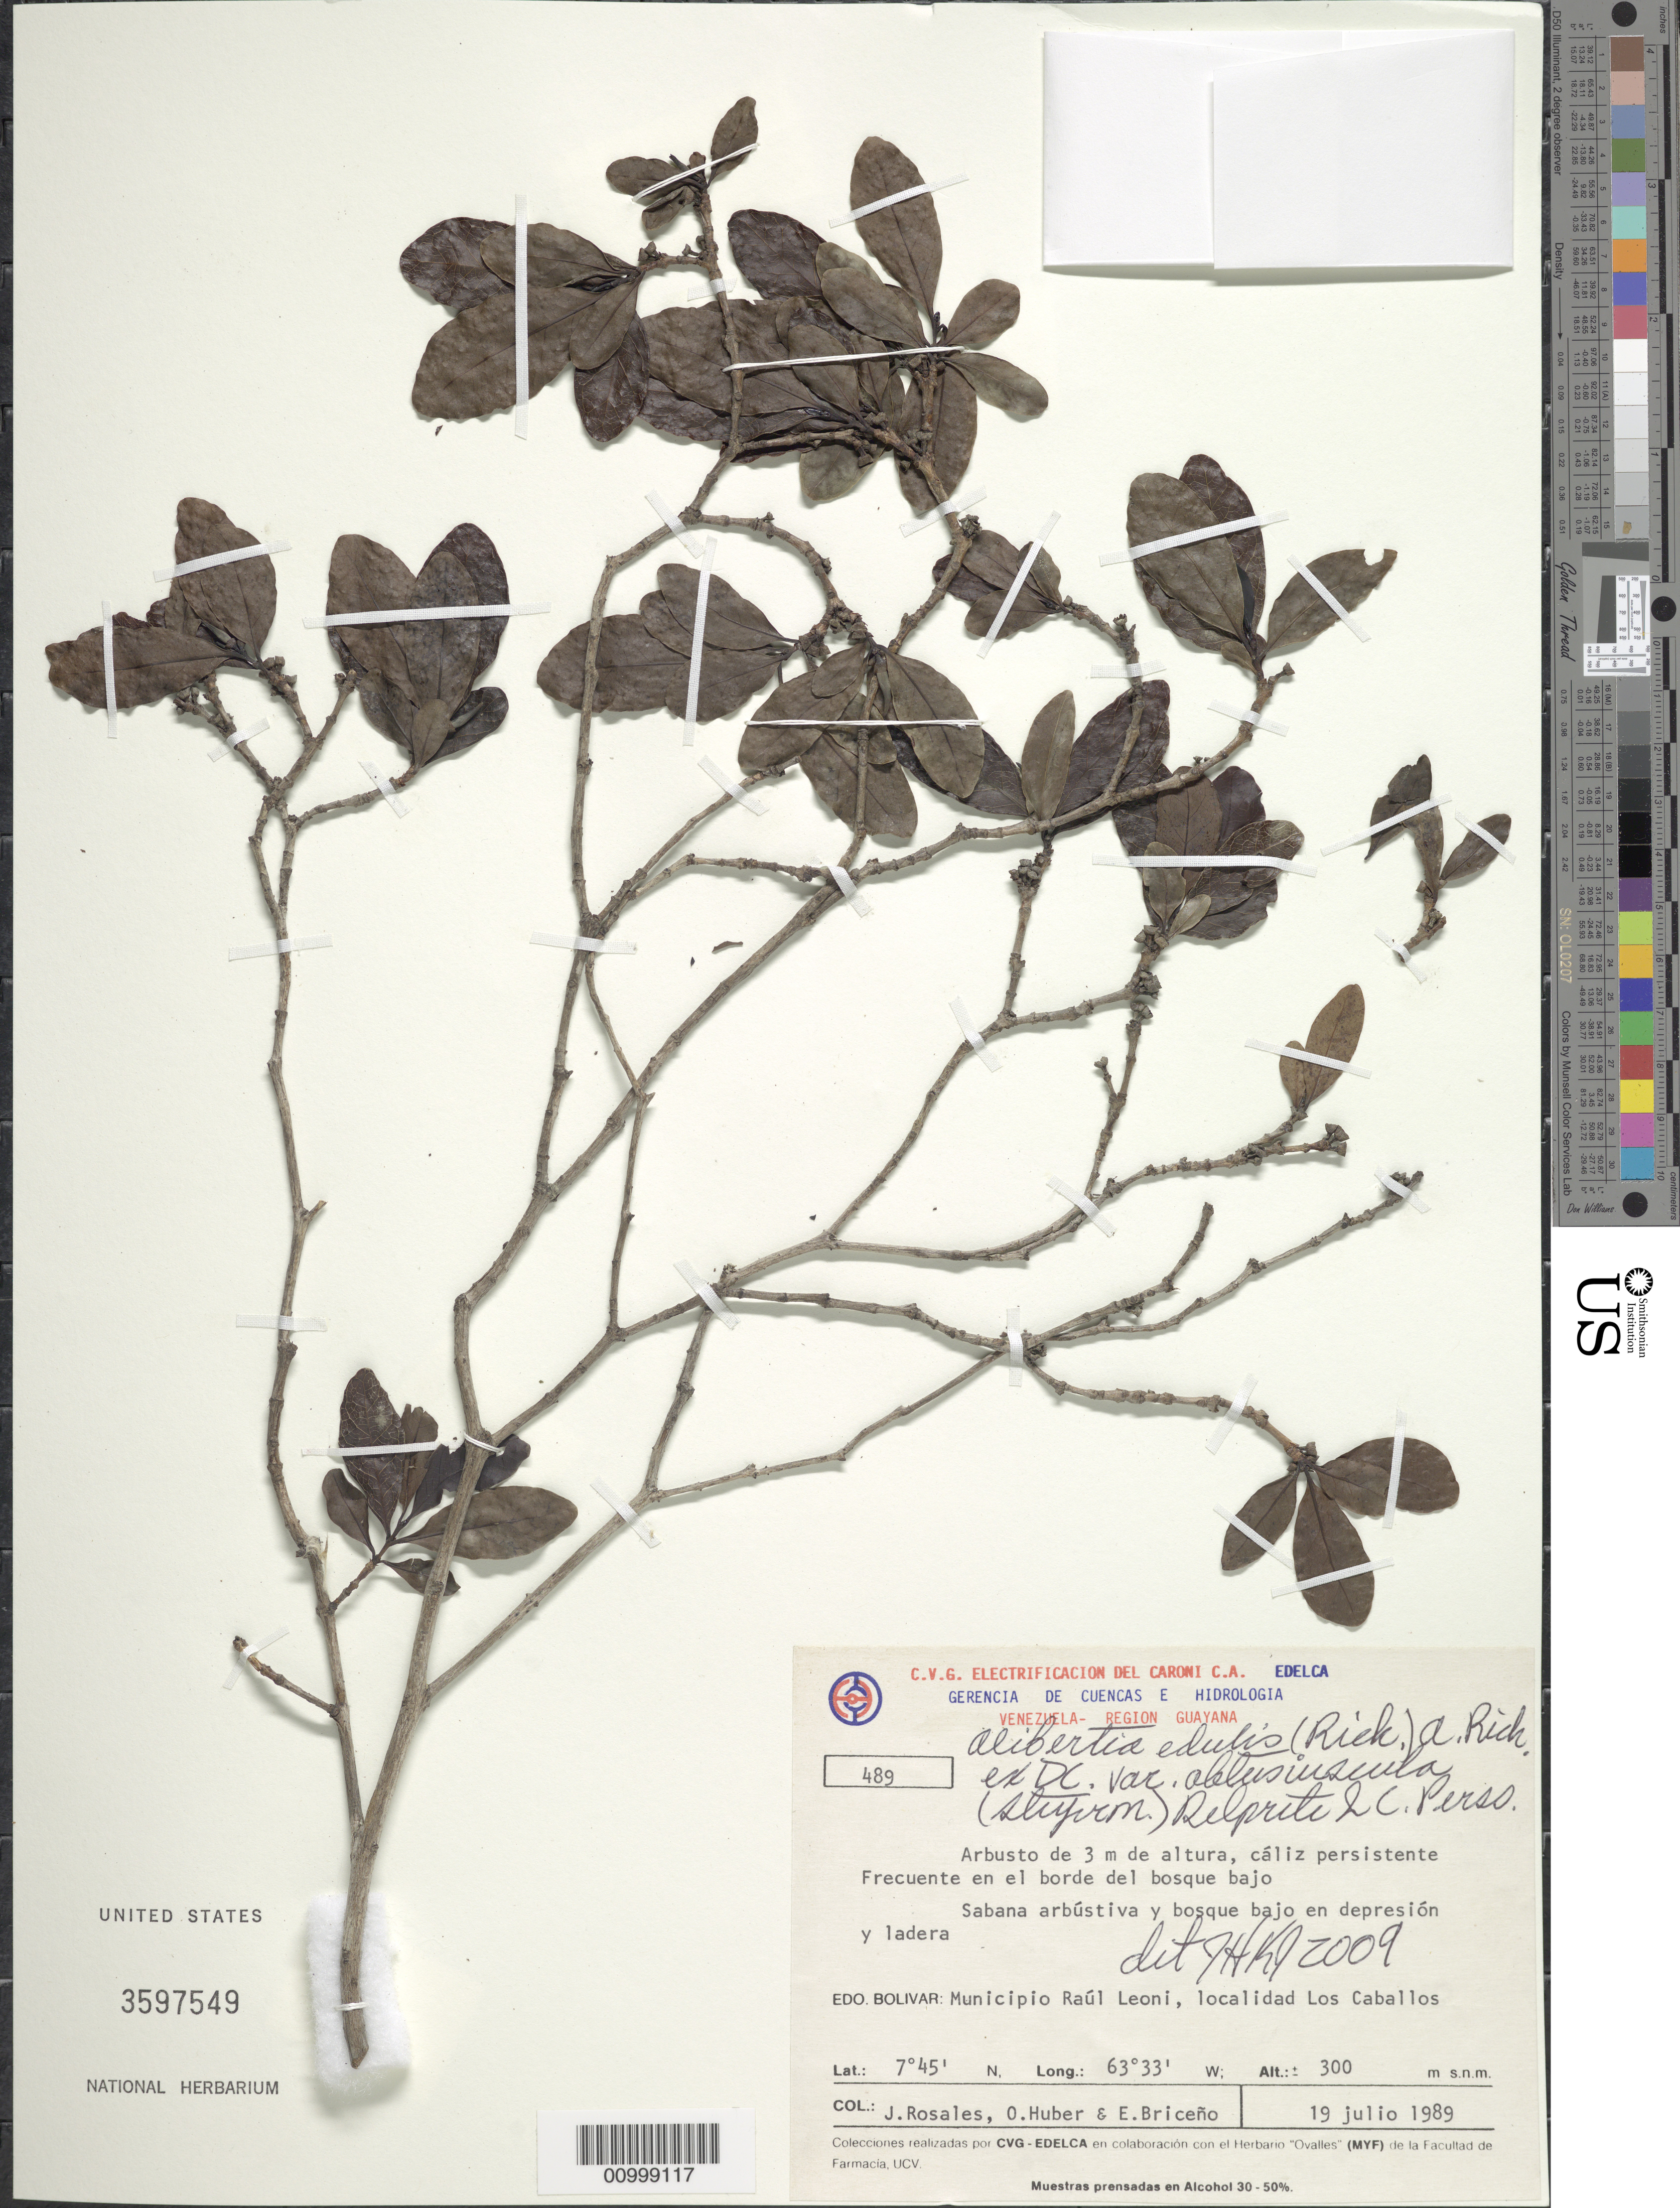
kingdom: Plantae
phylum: Tracheophyta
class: Magnoliopsida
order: Gentianales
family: Rubiaceae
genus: Alibertia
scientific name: Alibertia edulis var. obtusiuscula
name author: (Steyerm.) Delprete & C.H. Perss.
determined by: Kirkbride, J. H.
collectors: J. Rosales, O. Huber & E. Briceño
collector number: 489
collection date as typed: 19-Jul-89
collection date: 1989-07-19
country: Venezuela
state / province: Bolívar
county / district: Angostura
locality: Municipio Raúl Leoni [=Angostura], localidad Los Caballos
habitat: Sabana arbustiva y bosque bajo en depresion y ladera.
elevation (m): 300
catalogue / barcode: US 3597549